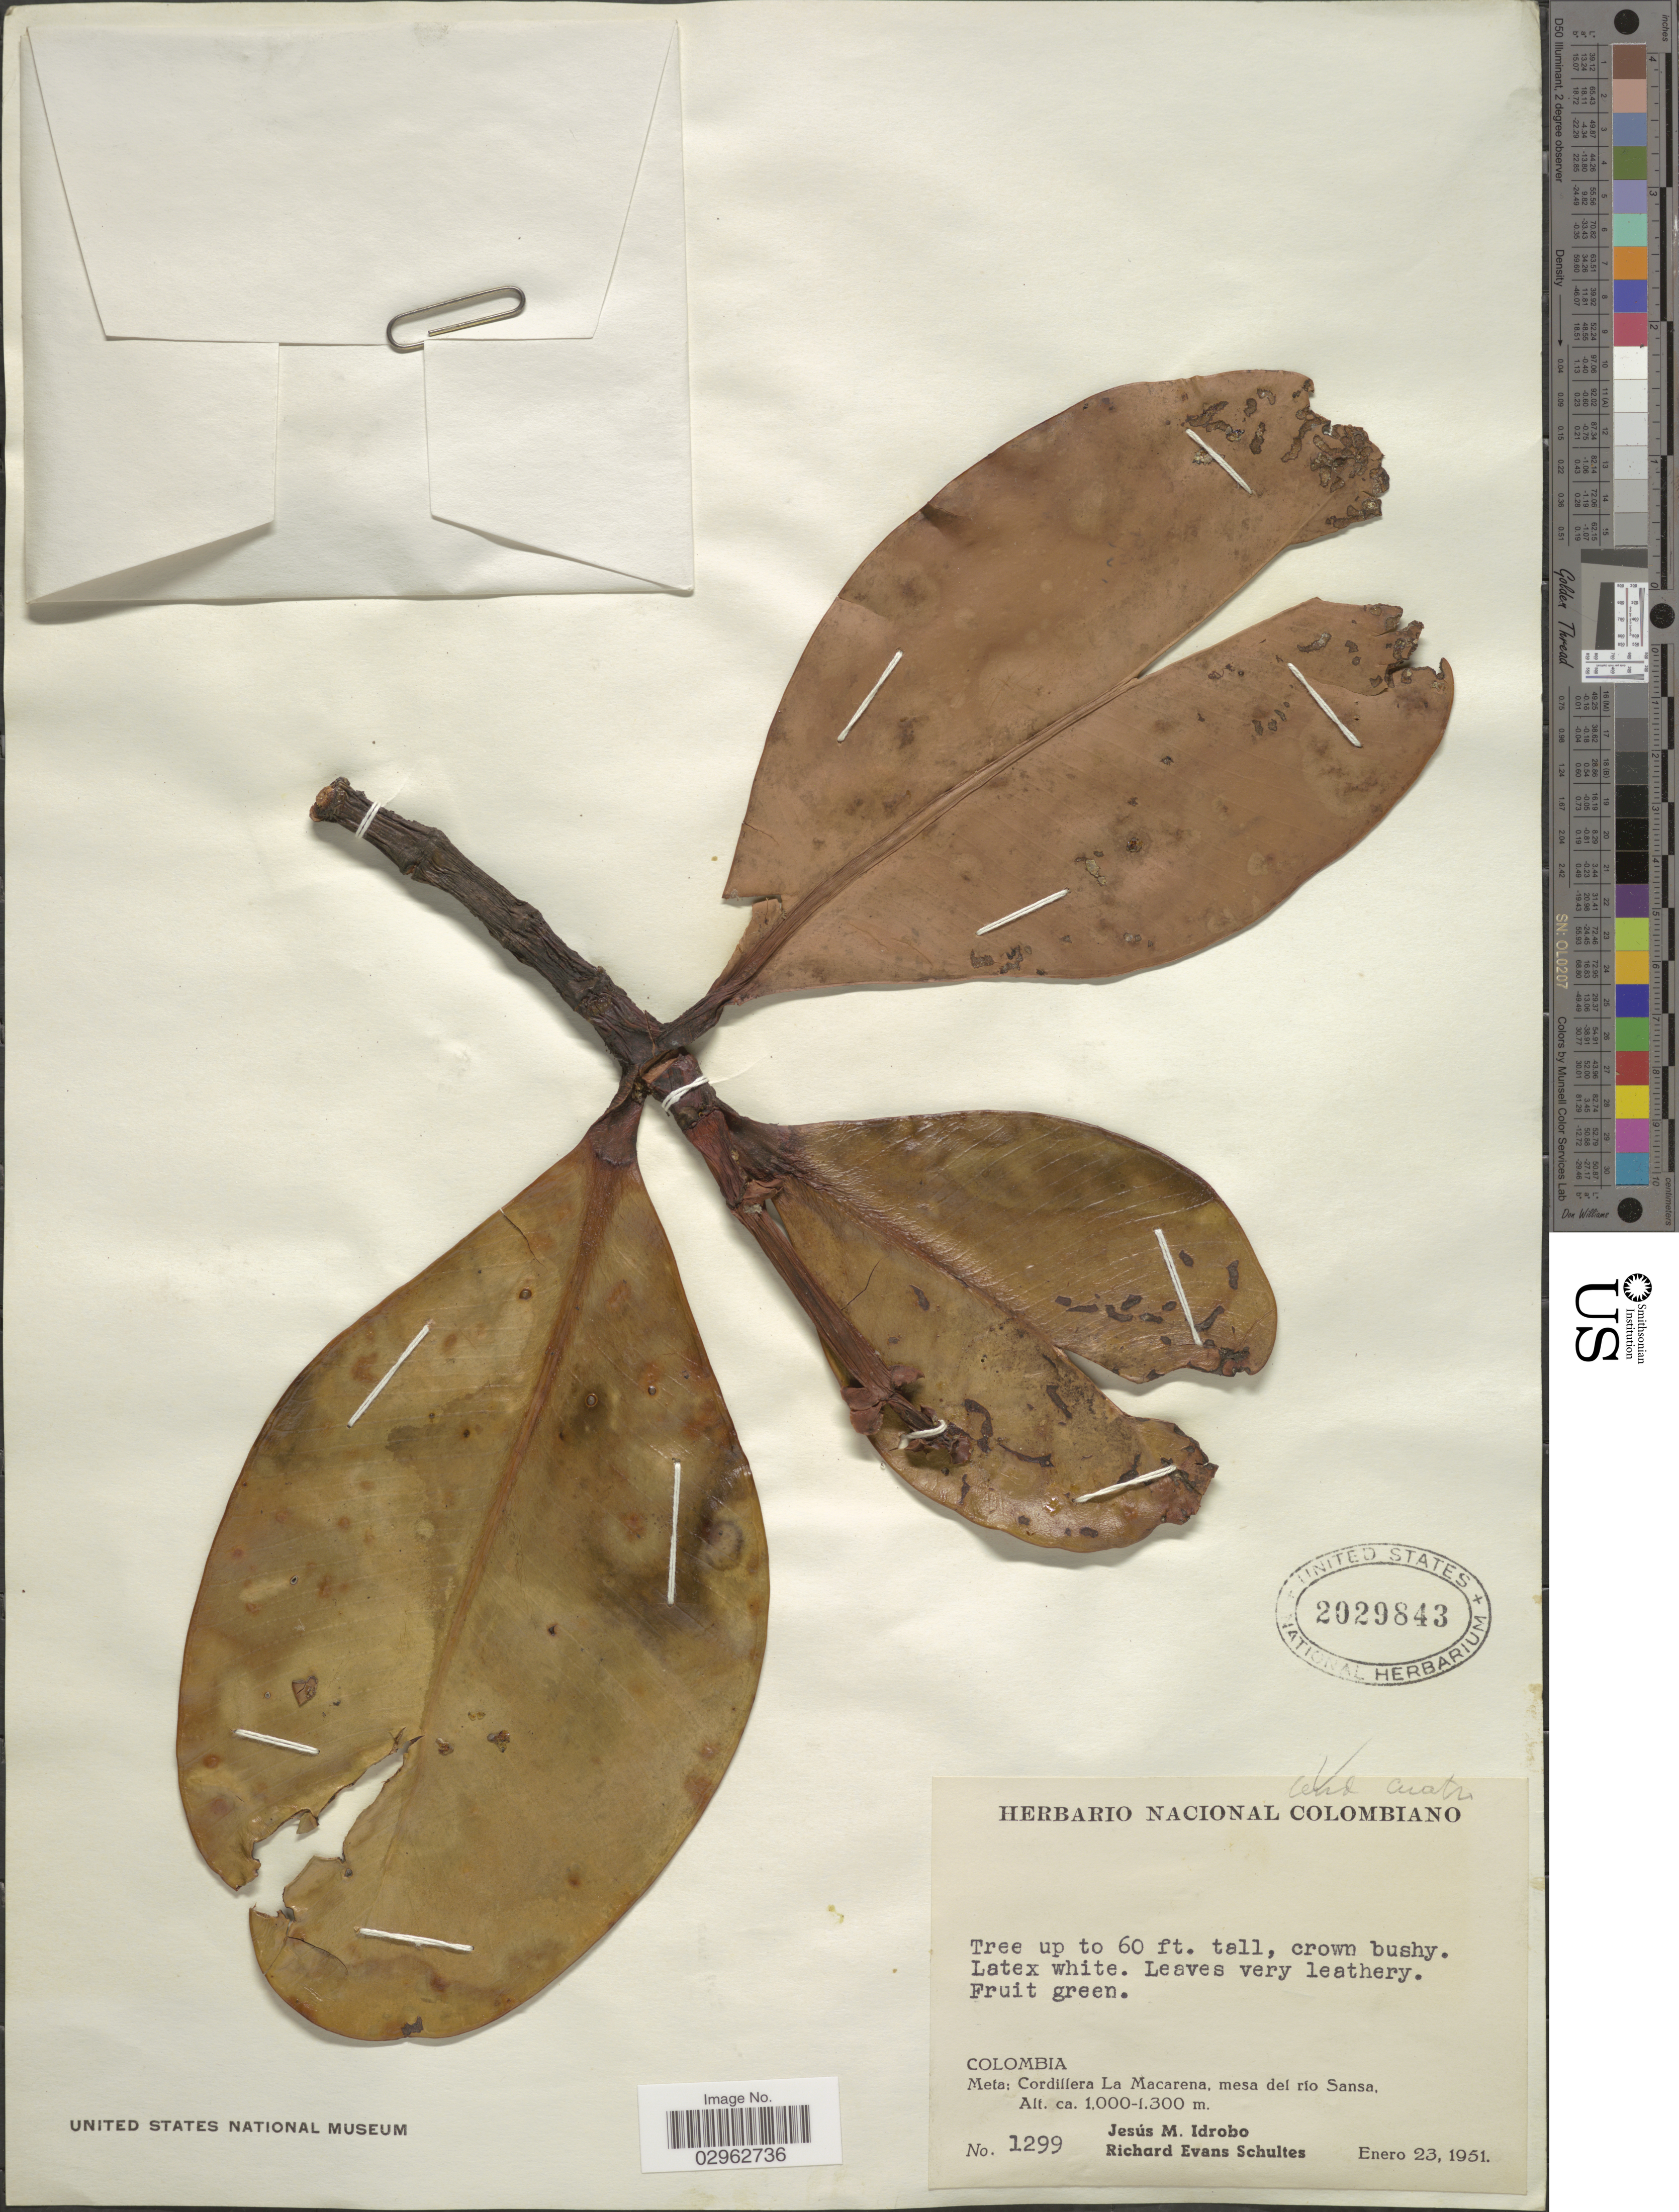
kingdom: Plantae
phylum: Tracheophyta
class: Magnoliopsida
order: Malpighiales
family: Clusiaceae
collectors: J. M. Idrobo & R. E. Schultes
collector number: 1299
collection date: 1951-01-23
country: Colombia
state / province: Meta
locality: Cordillera La Macarena, mesa del río Sansa.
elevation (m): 1000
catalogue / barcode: US 2029843